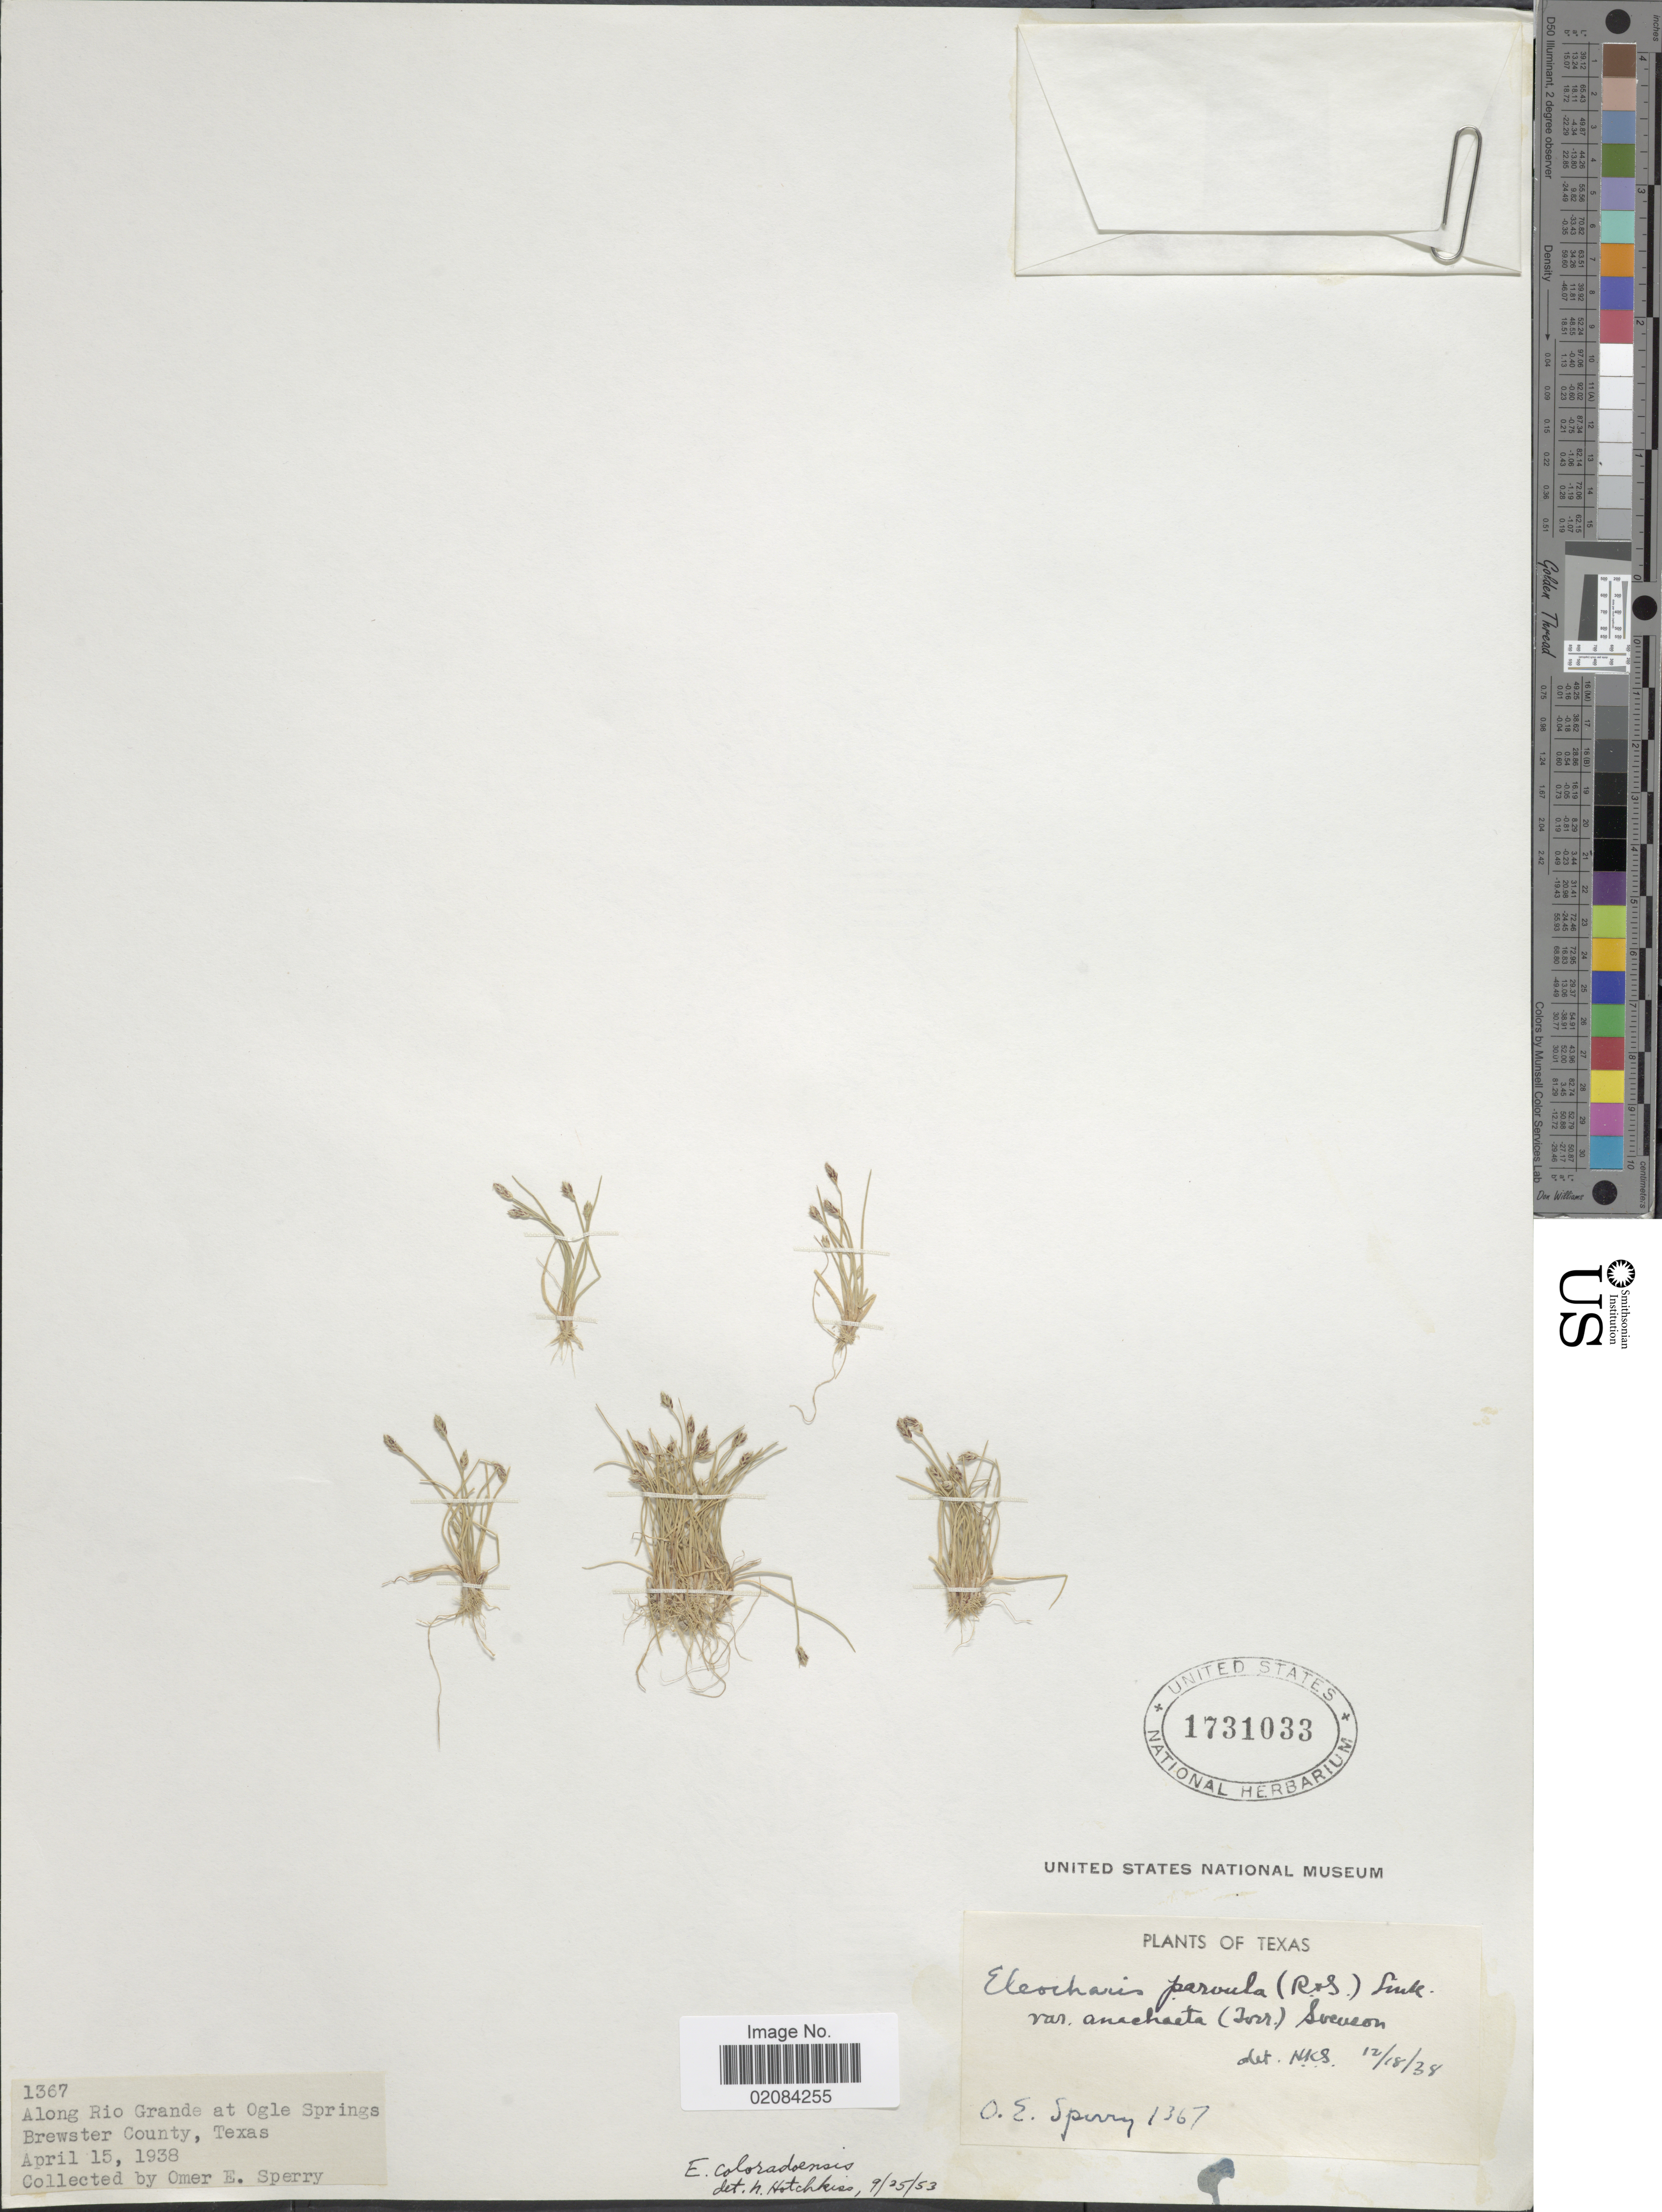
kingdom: Plantae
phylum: Tracheophyta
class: Liliopsida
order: Poales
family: Cyperaceae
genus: Eleocharis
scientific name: Eleocharis coloradoensis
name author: (Britton) Gilly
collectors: O. E. Sperry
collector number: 1367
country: United States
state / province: Texas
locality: Texas.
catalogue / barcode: US 1731033